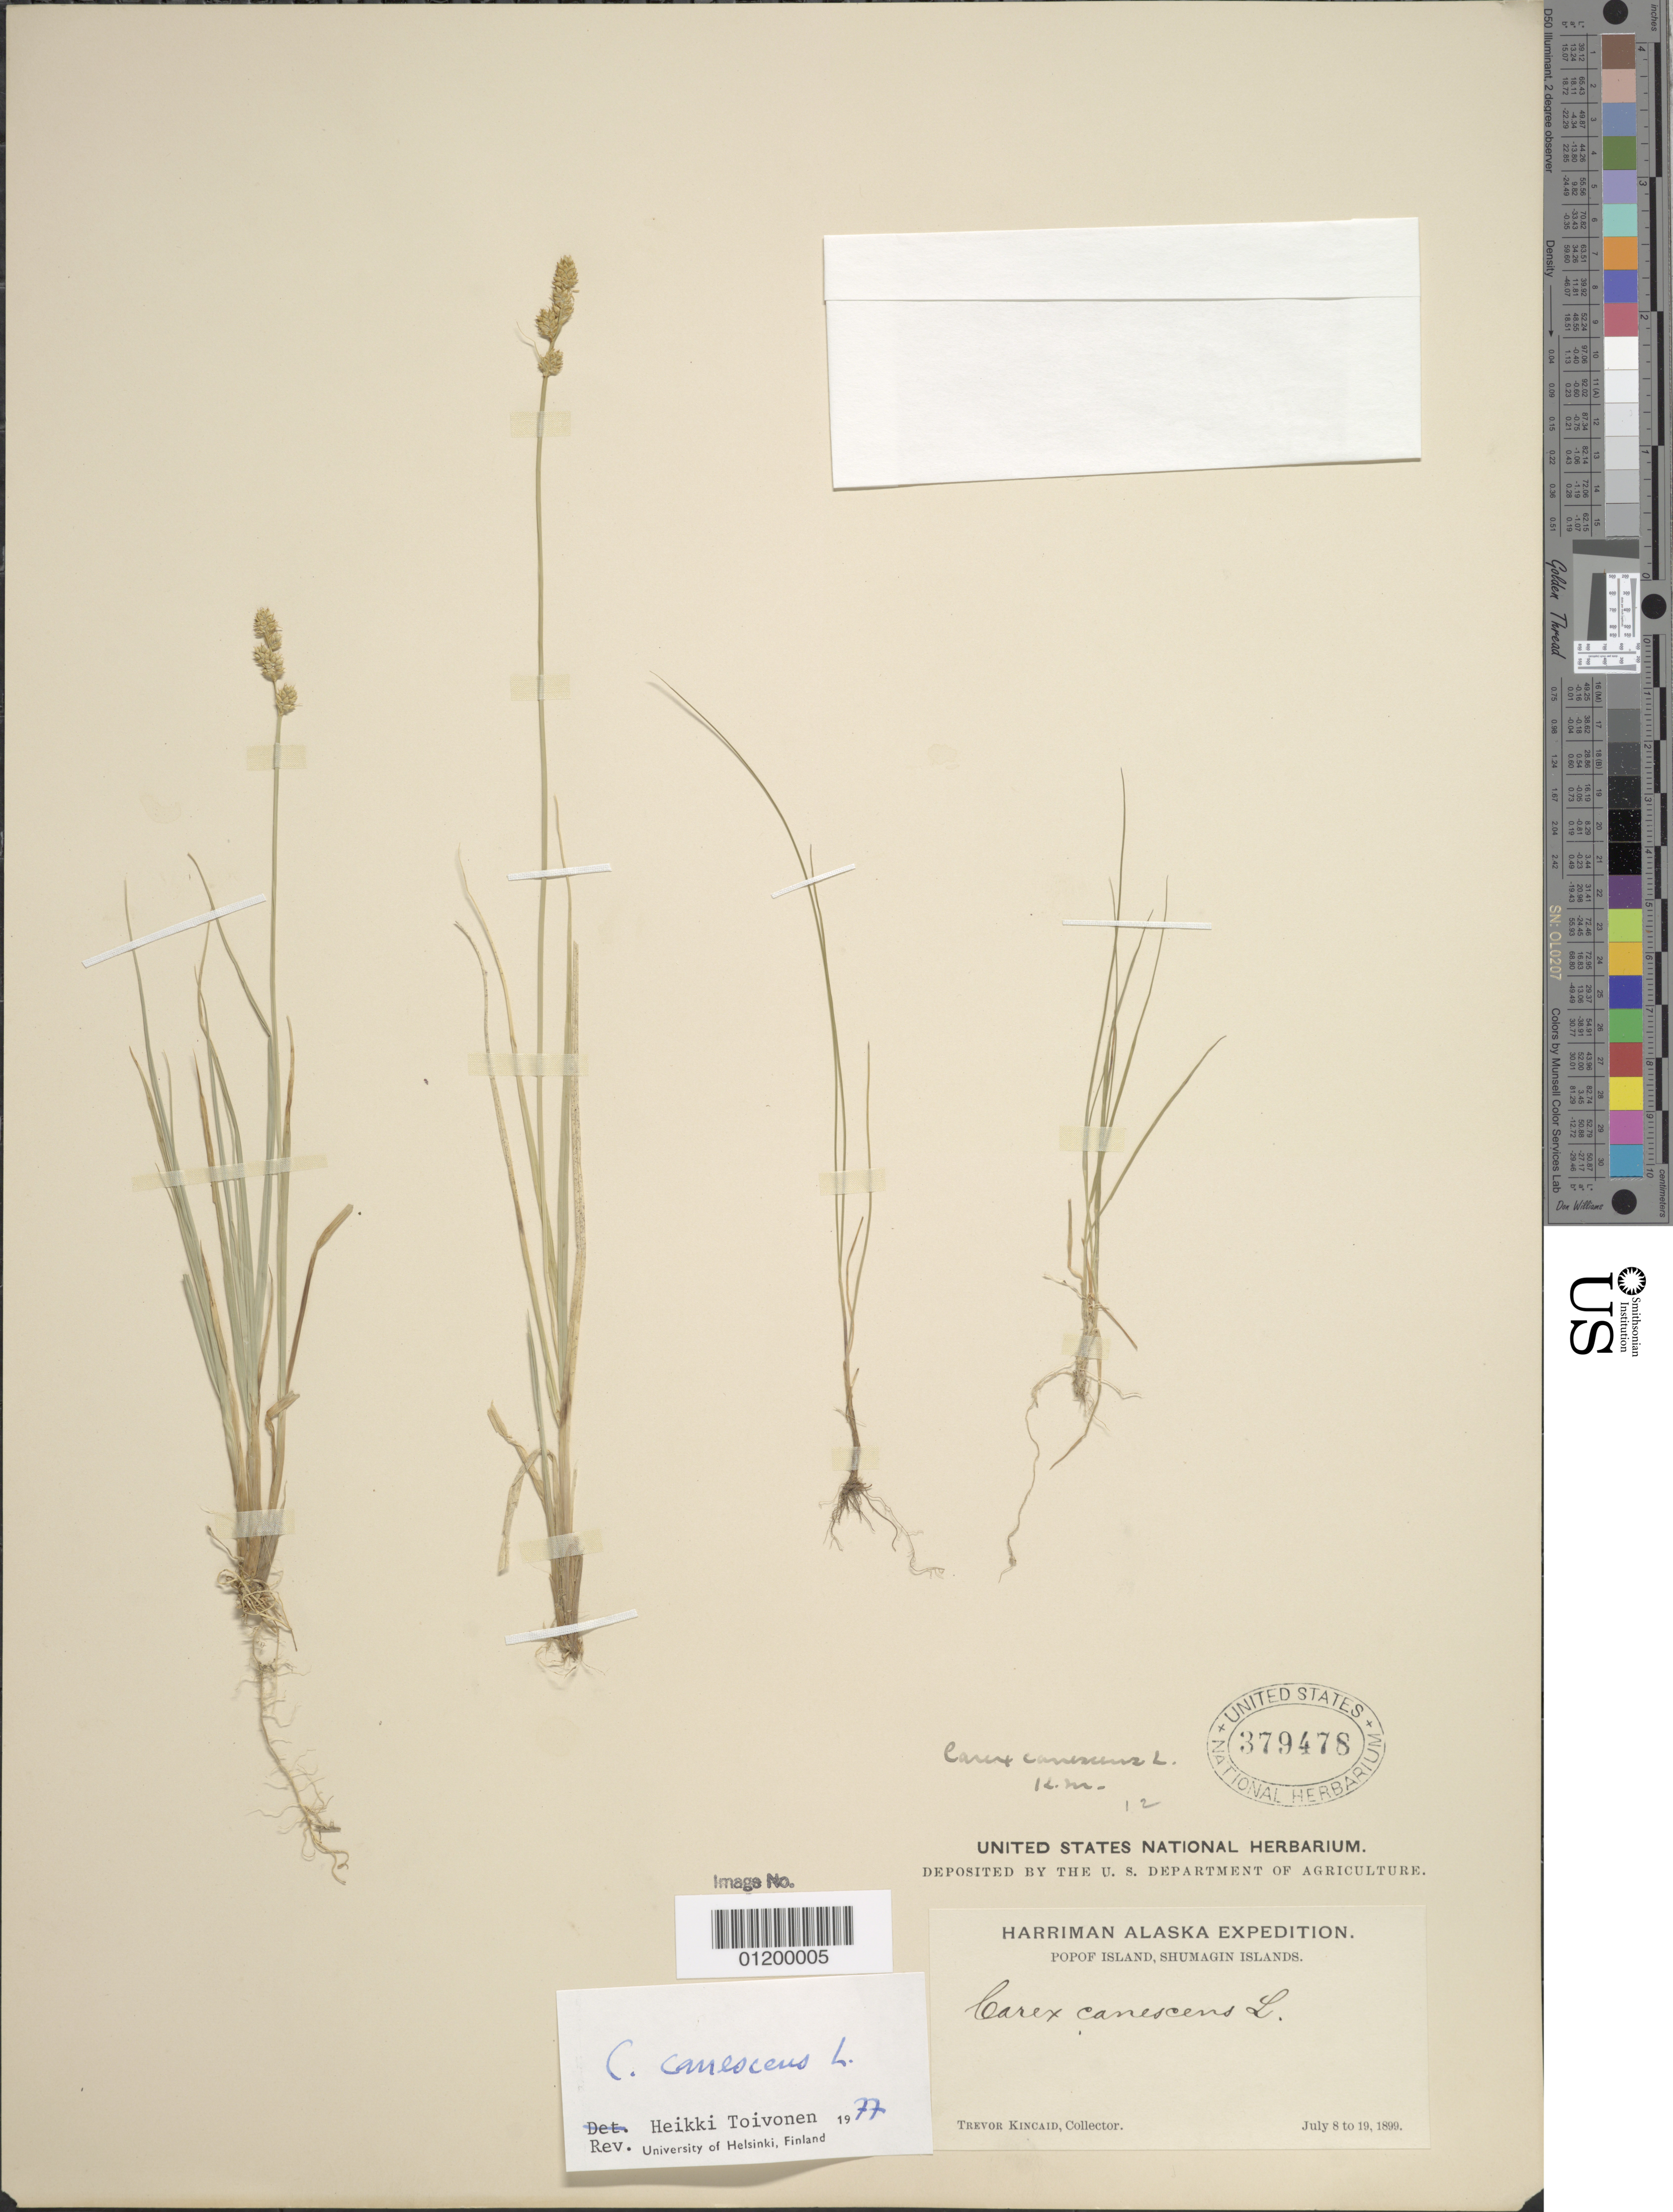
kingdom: Plantae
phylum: Tracheophyta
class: Liliopsida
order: Poales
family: Cyperaceae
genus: Carex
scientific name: Carex canescens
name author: L.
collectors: T. C. Kincaid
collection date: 1899-07-08/1899-07-19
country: United States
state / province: Alaska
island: Popof Island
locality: Popof Island, Shumagin Islands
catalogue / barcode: US 379478